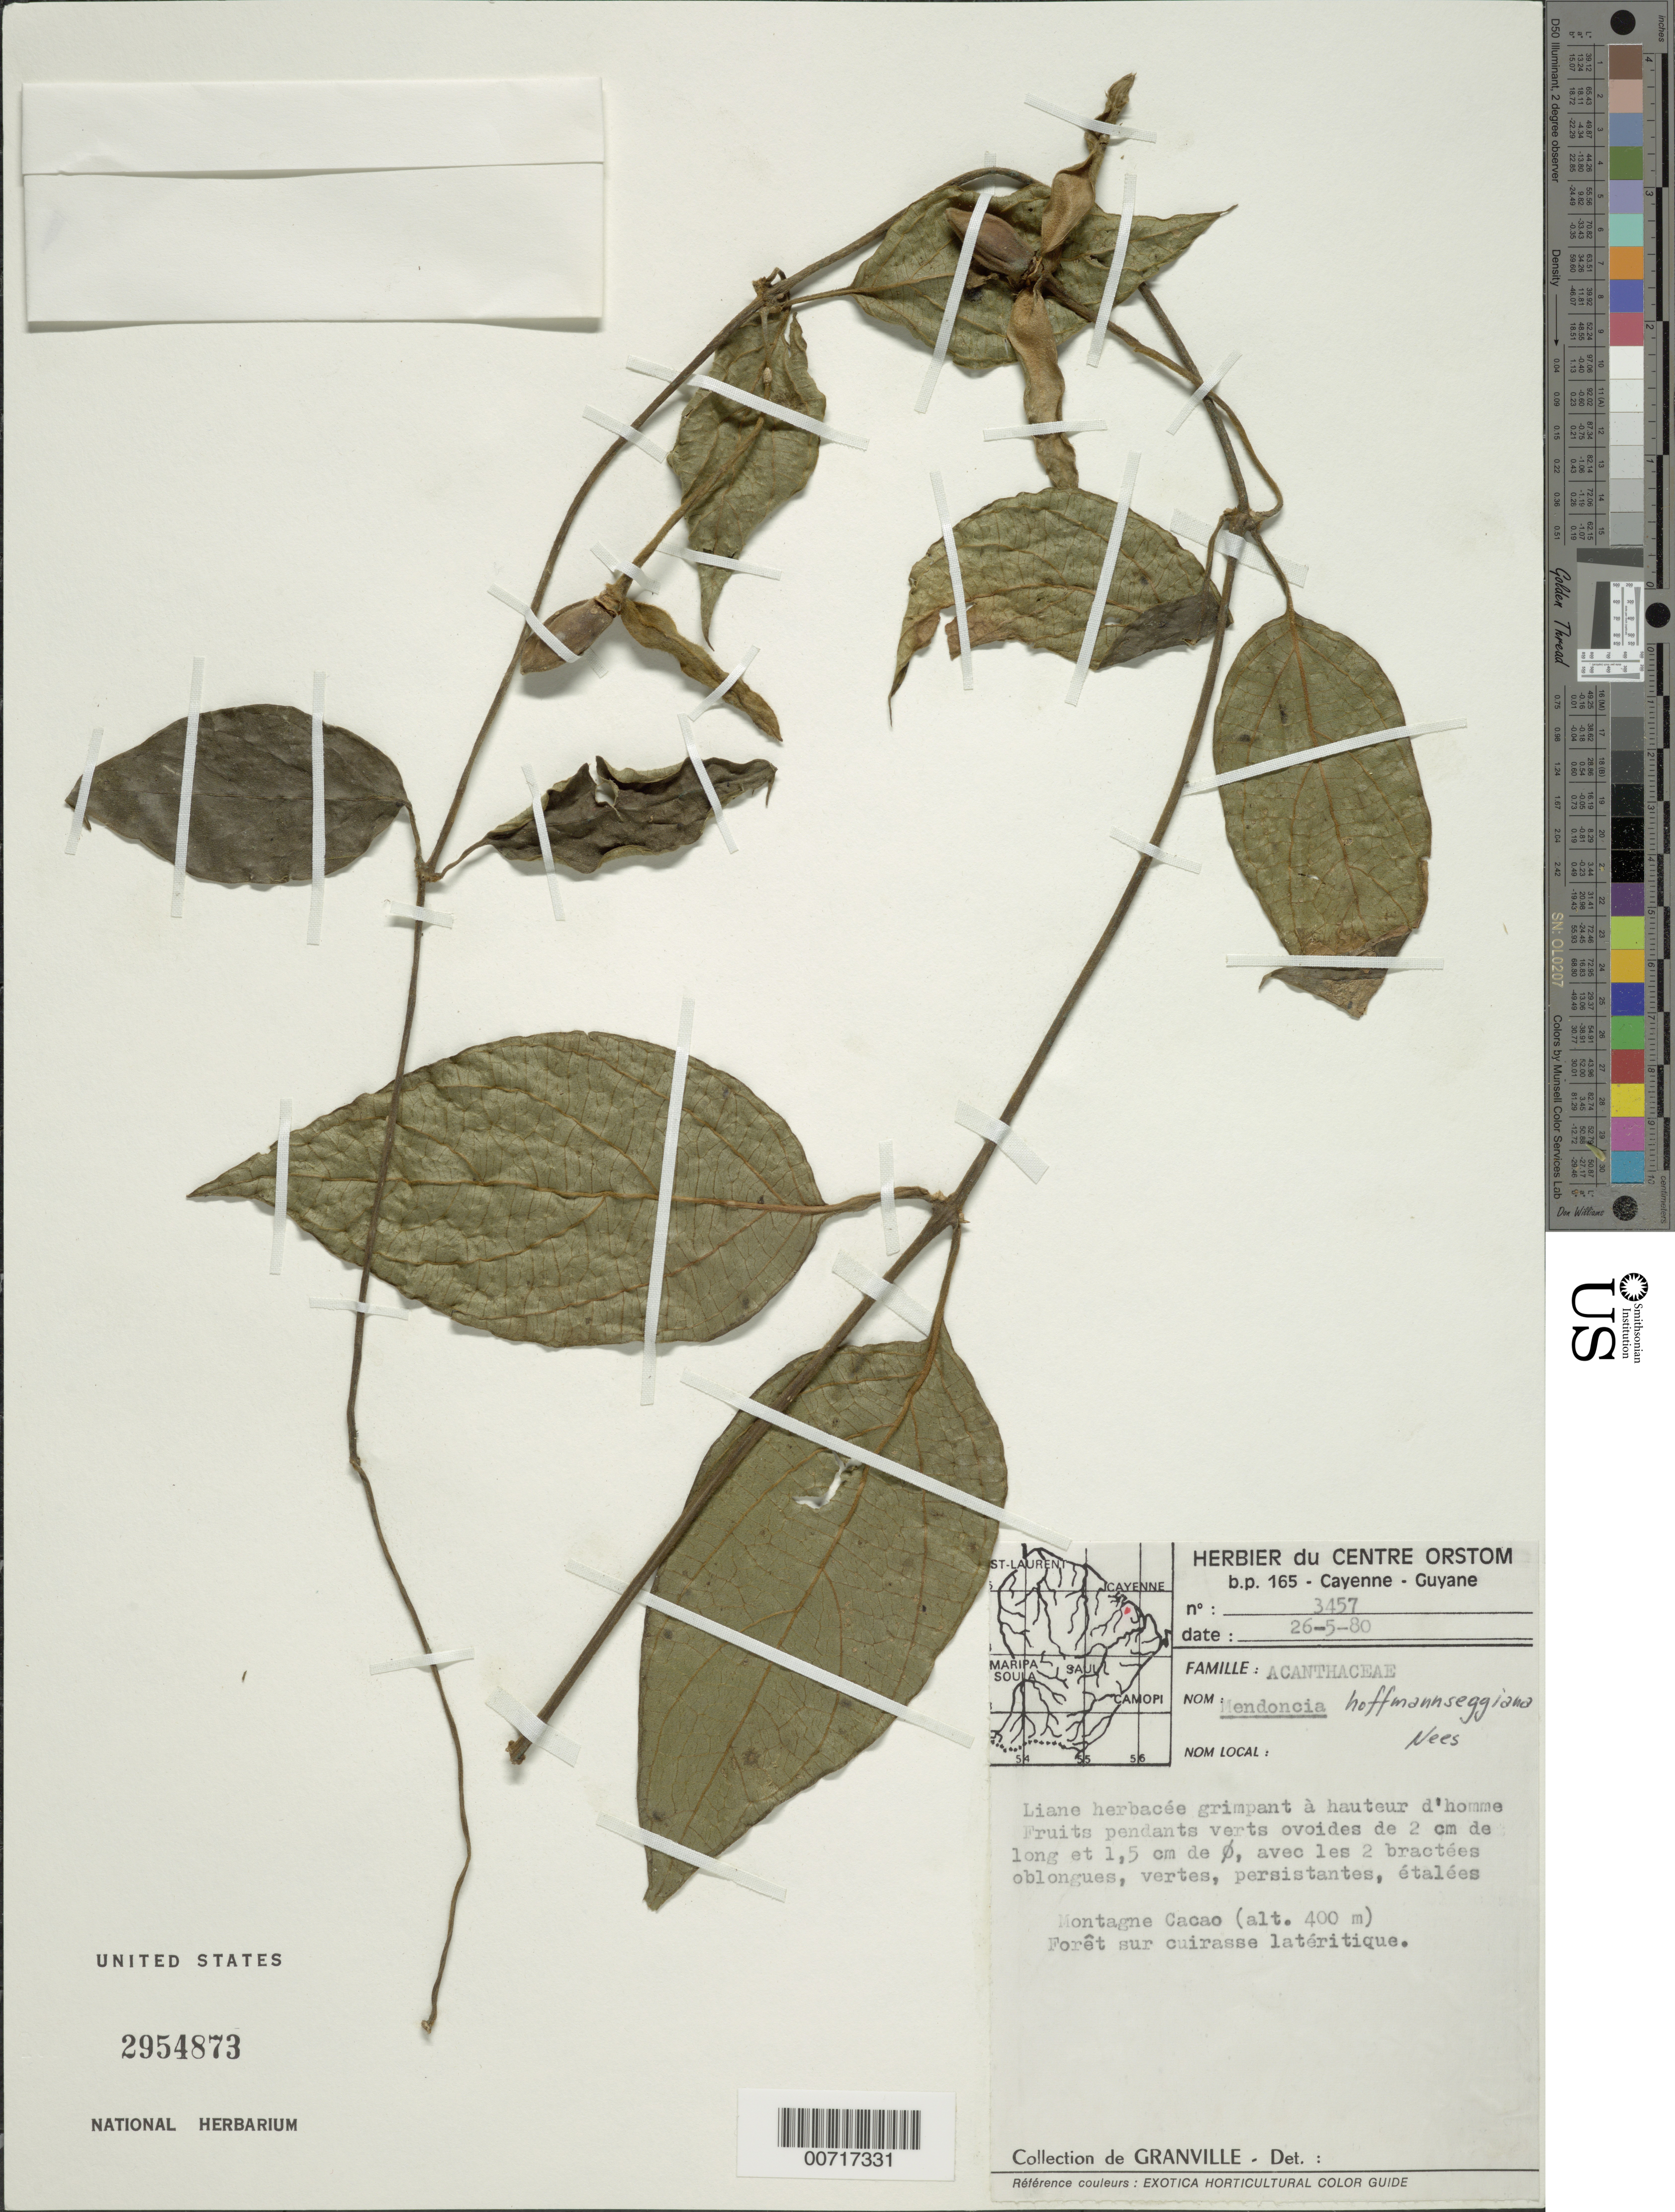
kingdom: Plantae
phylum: Tracheophyta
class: Magnoliopsida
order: Lamiales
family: Acanthaceae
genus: Mendoncia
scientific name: Mendoncia hoffmannseggiana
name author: Nees in DC.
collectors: J.-J. de Granville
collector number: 3457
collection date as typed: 26-May-80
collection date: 1980-05-26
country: French Guiana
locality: Montagne Cacao, Bassin de la Comté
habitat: Forêt basse sur cuirasse latéritique, grimpant à hauteur d'homme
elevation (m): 400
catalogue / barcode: US 2954873